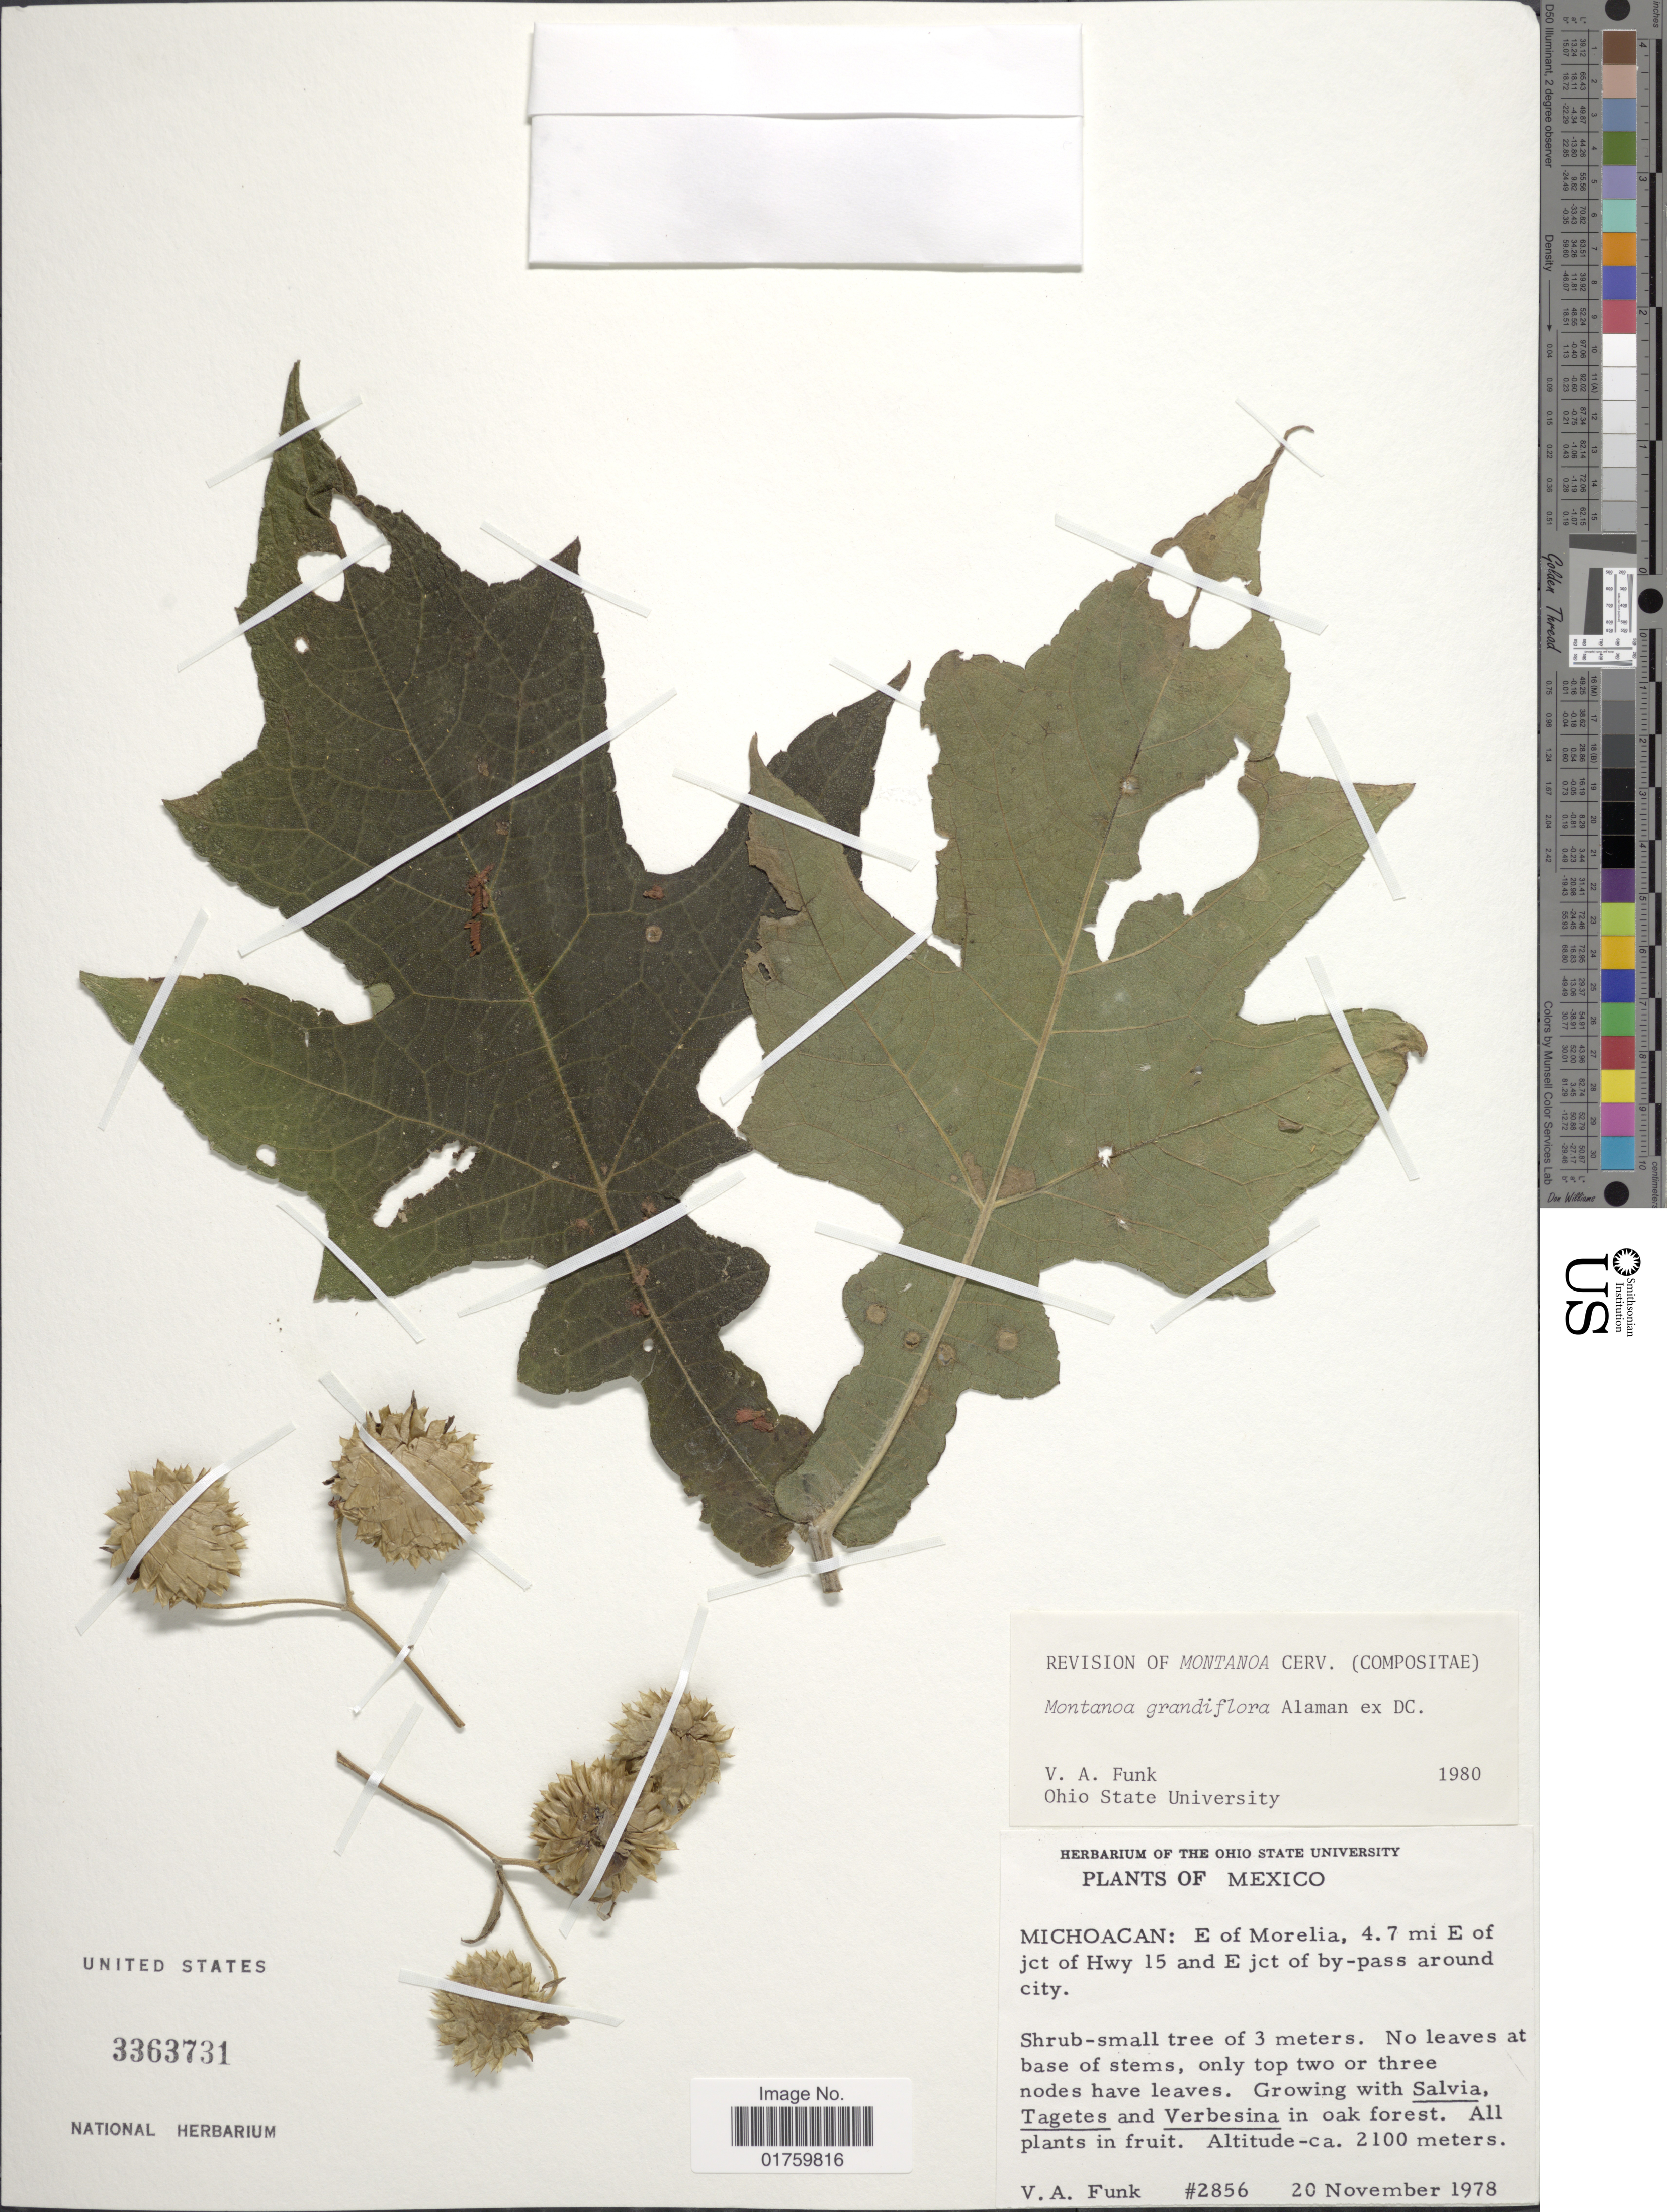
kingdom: Plantae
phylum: Tracheophyta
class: Magnoliopsida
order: Asterales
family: Asteraceae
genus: Montanoa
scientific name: Montanoa grandiflora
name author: Alaman ex DC.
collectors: V. Funk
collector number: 2856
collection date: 1978-11-20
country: Mexico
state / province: Michoacán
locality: E of Morelia, 4.7 mi E of jct of Hwy 15 and E jct of by-pass around city.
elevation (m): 2100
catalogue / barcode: US 3363731